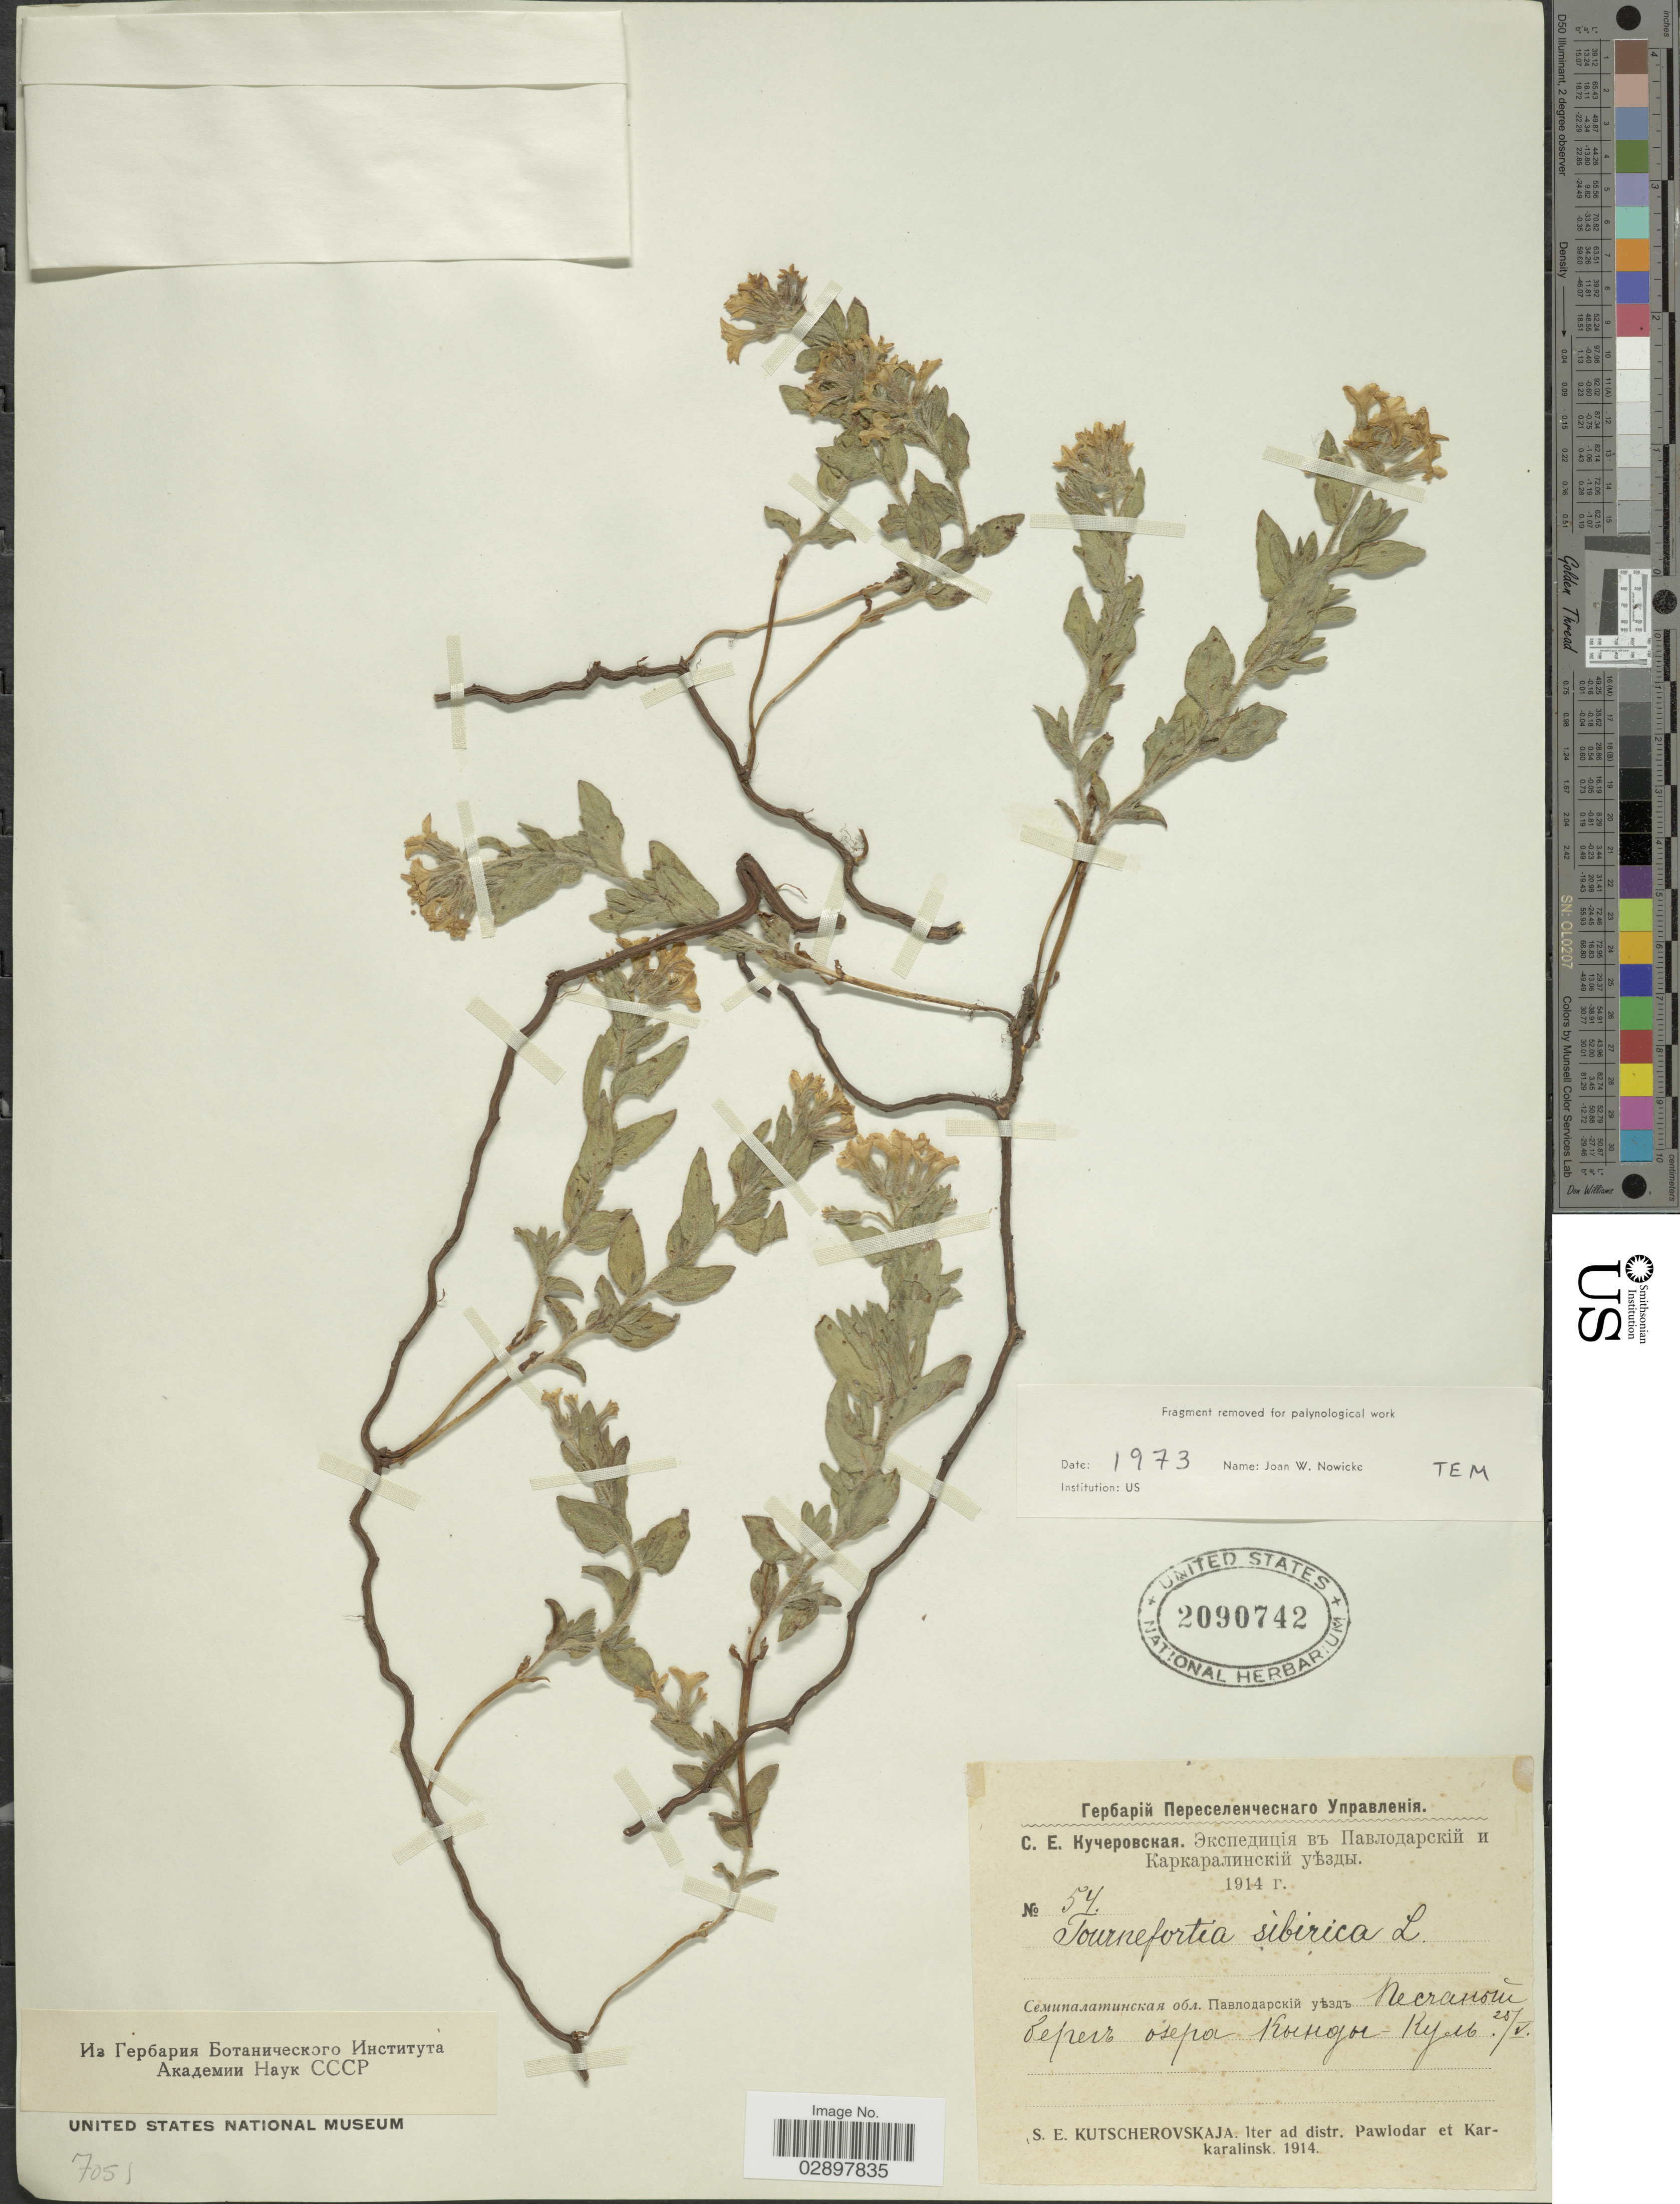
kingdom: Plantae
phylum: Tracheophyta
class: Magnoliopsida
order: Boraginales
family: Heliotropiaceae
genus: Tournefortia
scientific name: Tournefortia sibirica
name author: L.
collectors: S. Kutscherovskaja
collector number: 54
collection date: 1914-05-25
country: Kazakhstan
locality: X. Iter ad distr. Pawlodar et Karkaralinsk.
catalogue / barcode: US 2090742